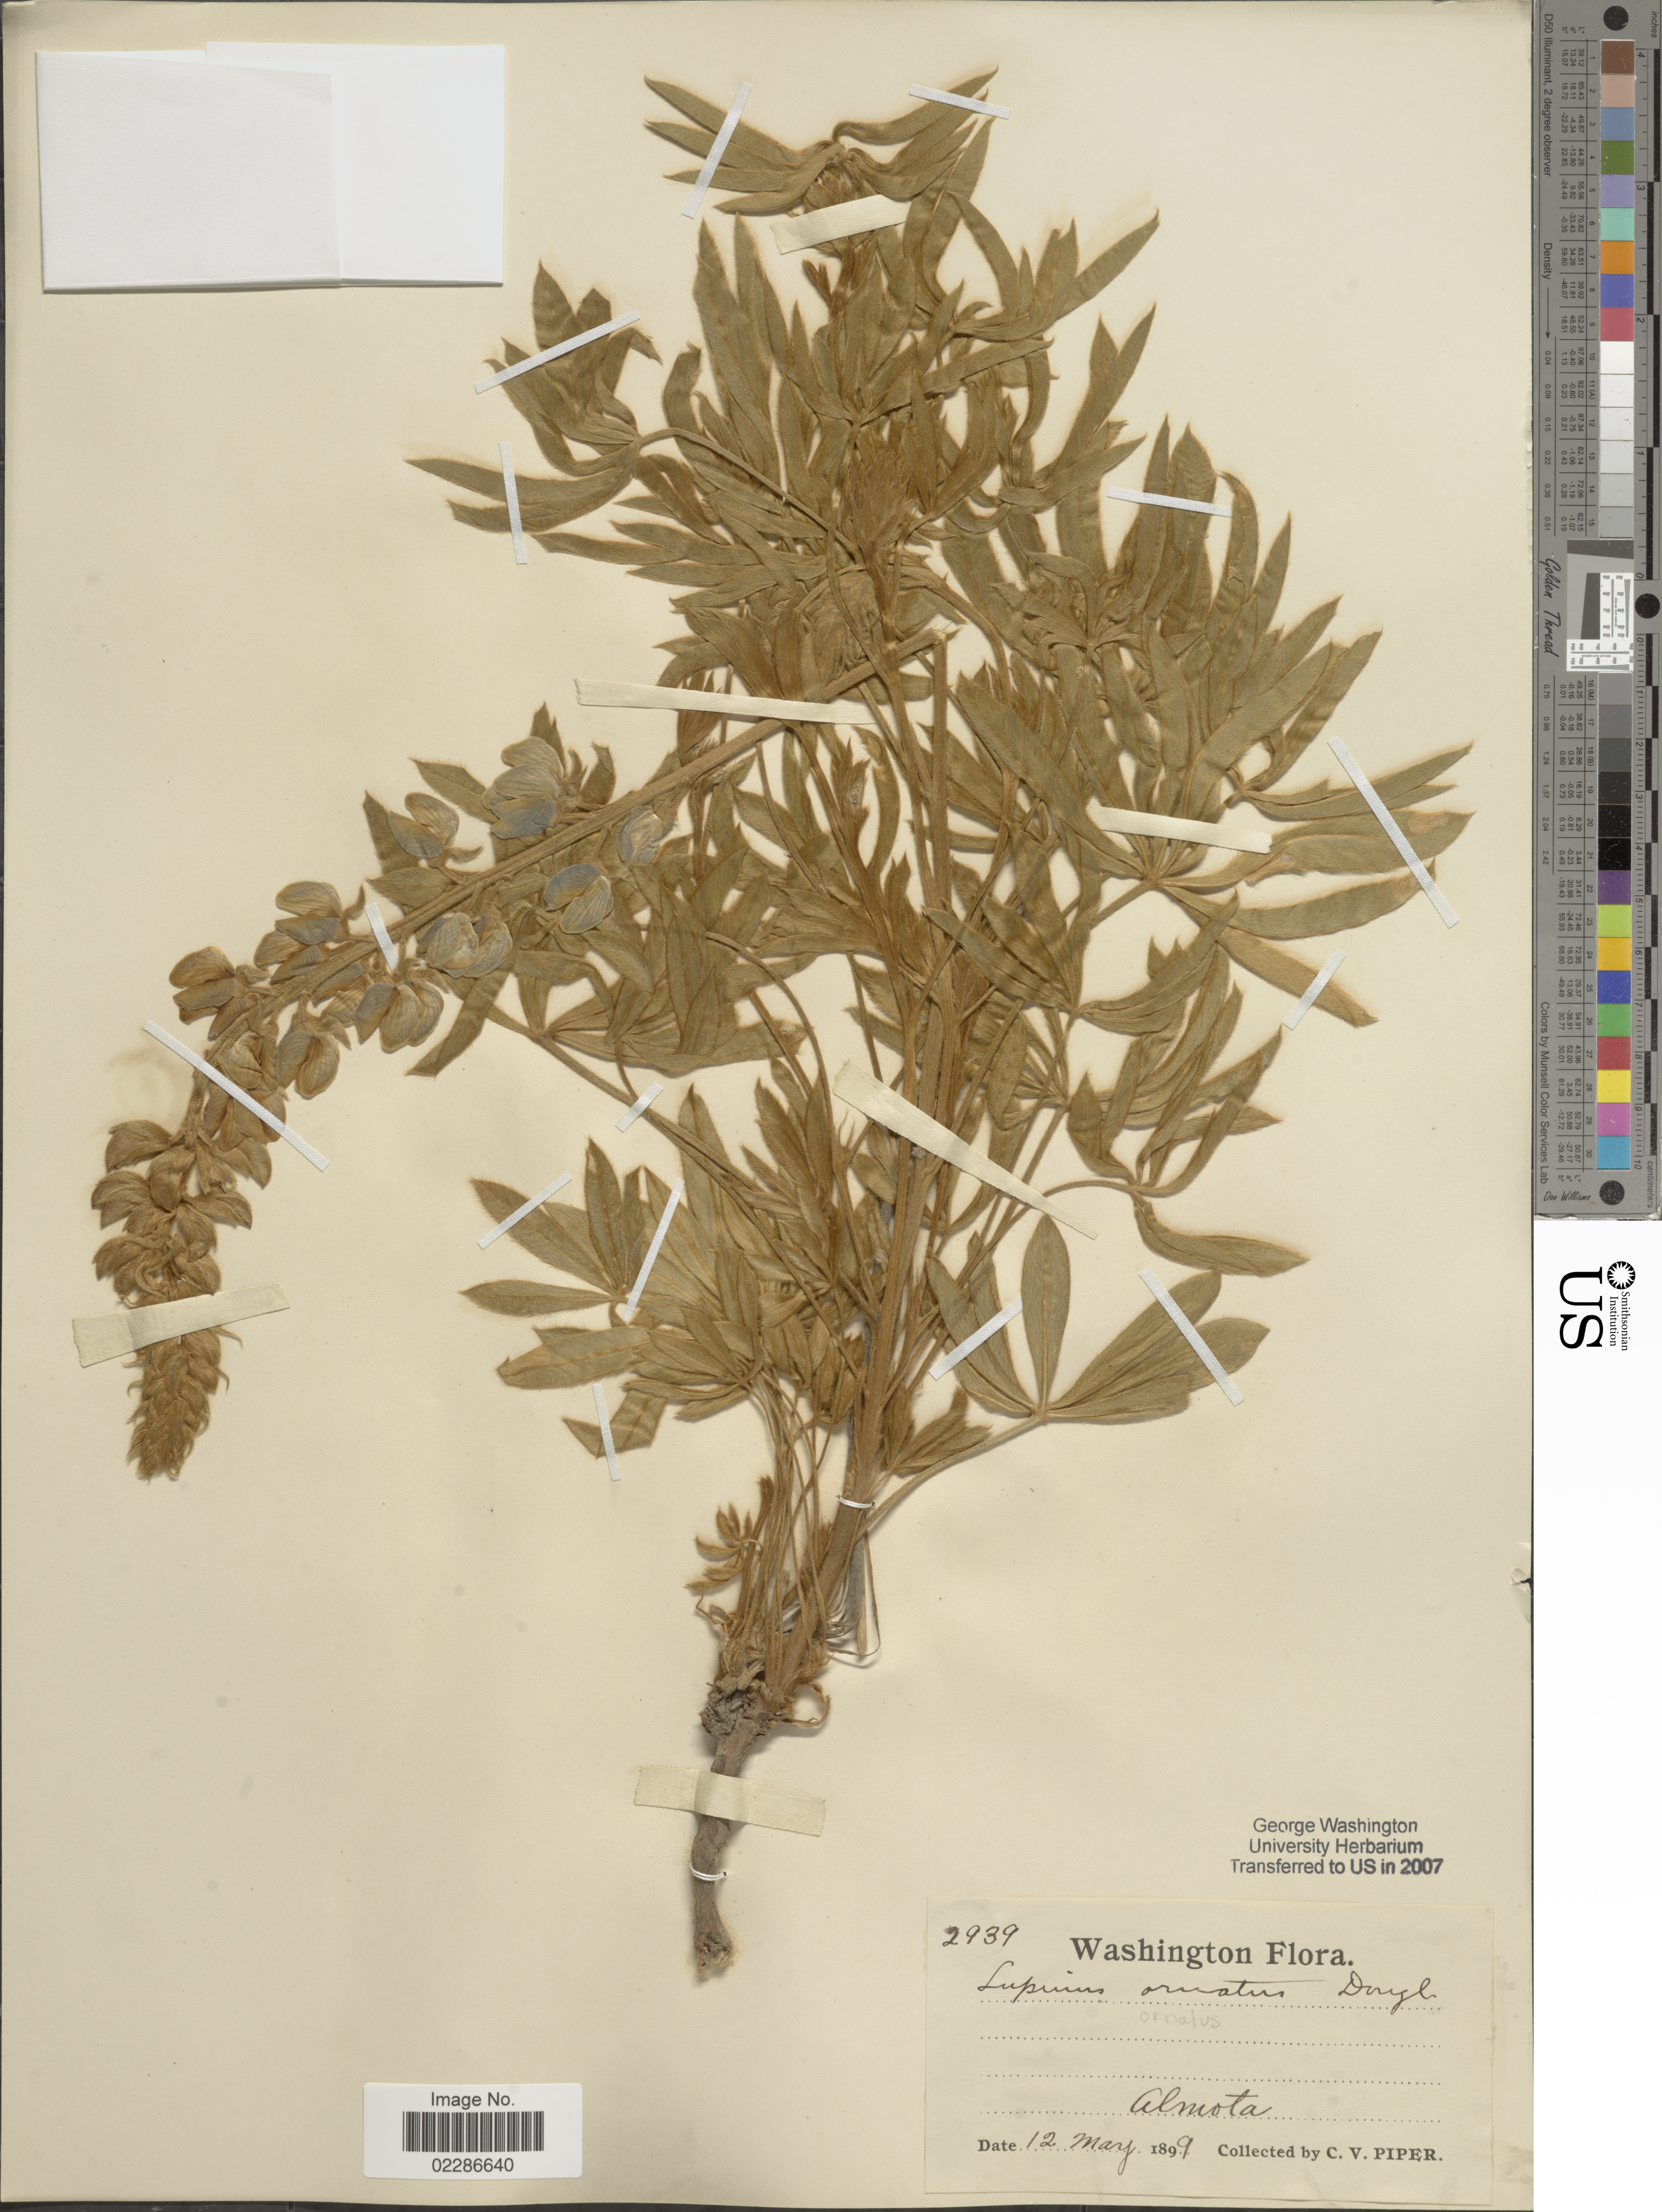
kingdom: Plantae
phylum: Tracheophyta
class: Magnoliopsida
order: Fabales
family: Fabaceae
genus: Lupinus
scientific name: Lupinus ornatus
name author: Douglas ex Lindl.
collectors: C. V. Piper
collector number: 2939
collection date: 1899-05-12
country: United States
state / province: Washington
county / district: Whitman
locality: Almota